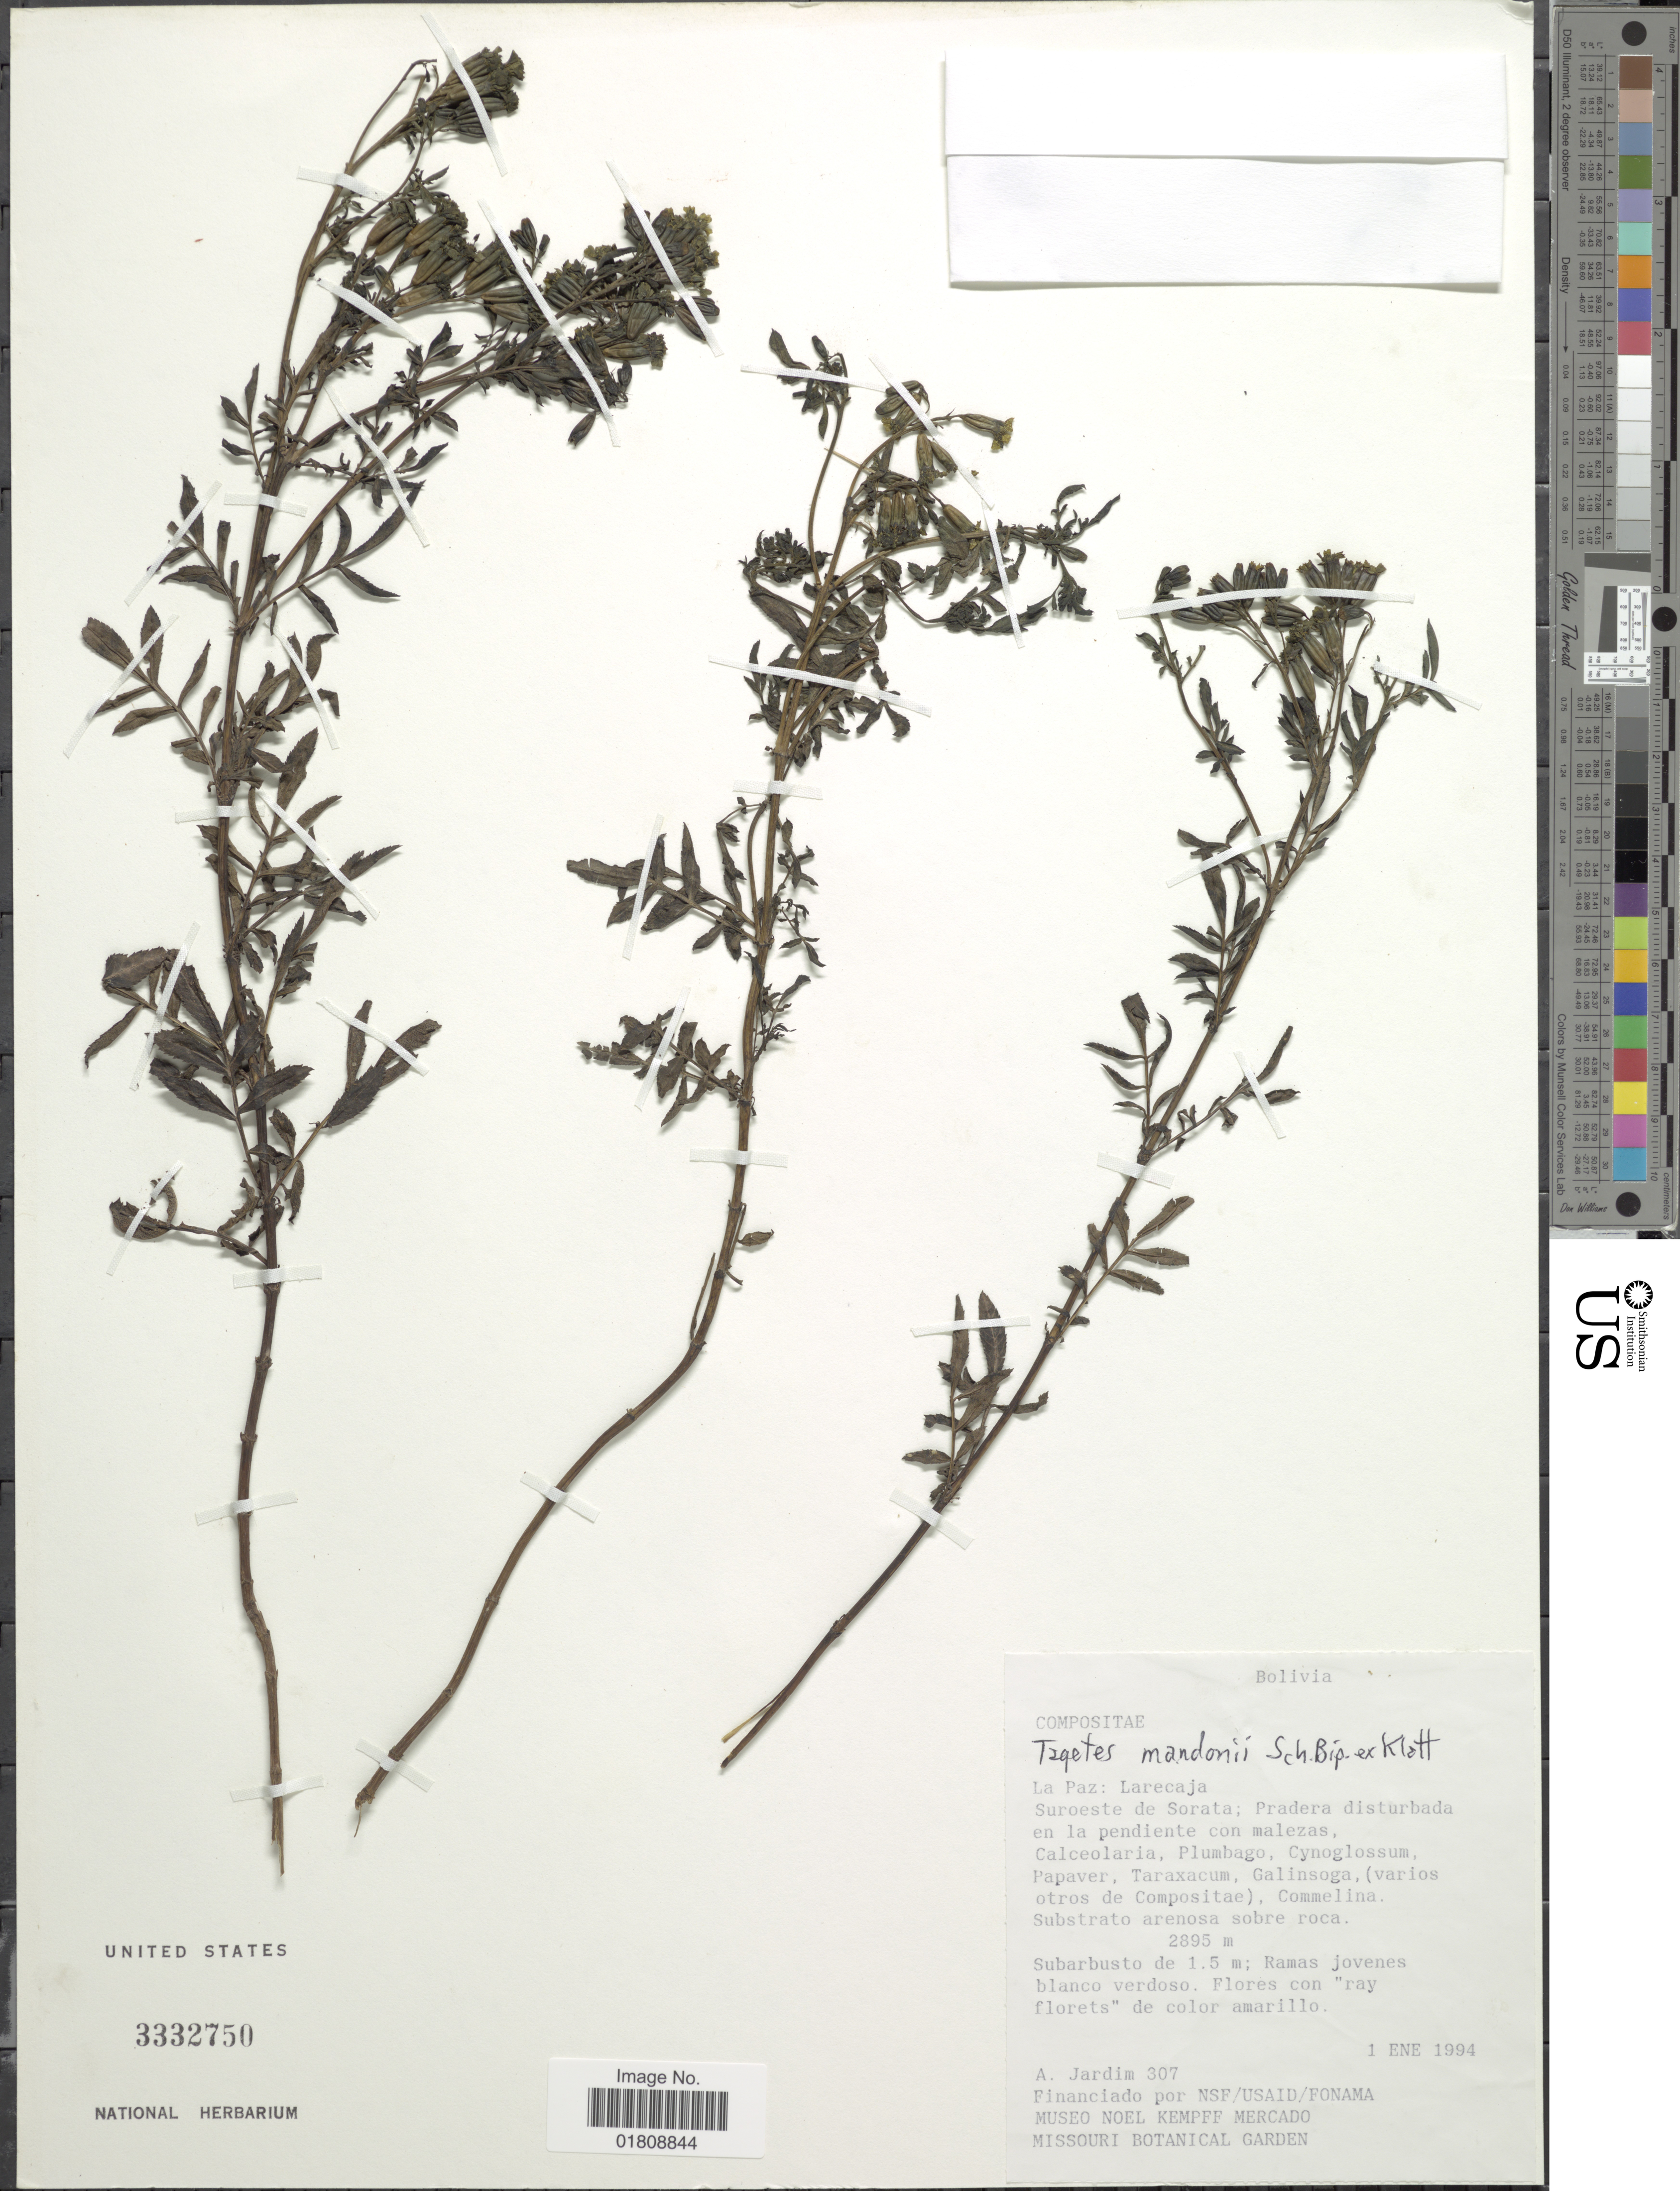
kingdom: Plantae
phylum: Tracheophyta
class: Magnoliopsida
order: Asterales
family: Asteraceae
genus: Tagetes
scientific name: Tagetes mandonii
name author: Sch. Bip. ex Klatt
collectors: A. Jardim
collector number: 307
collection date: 1994-01-01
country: Bolivia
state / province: La Paz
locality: Larecaja, Suroeste de Sorata, Pradera disturbada en la pendiente con malezas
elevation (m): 2895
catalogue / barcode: US 3332750